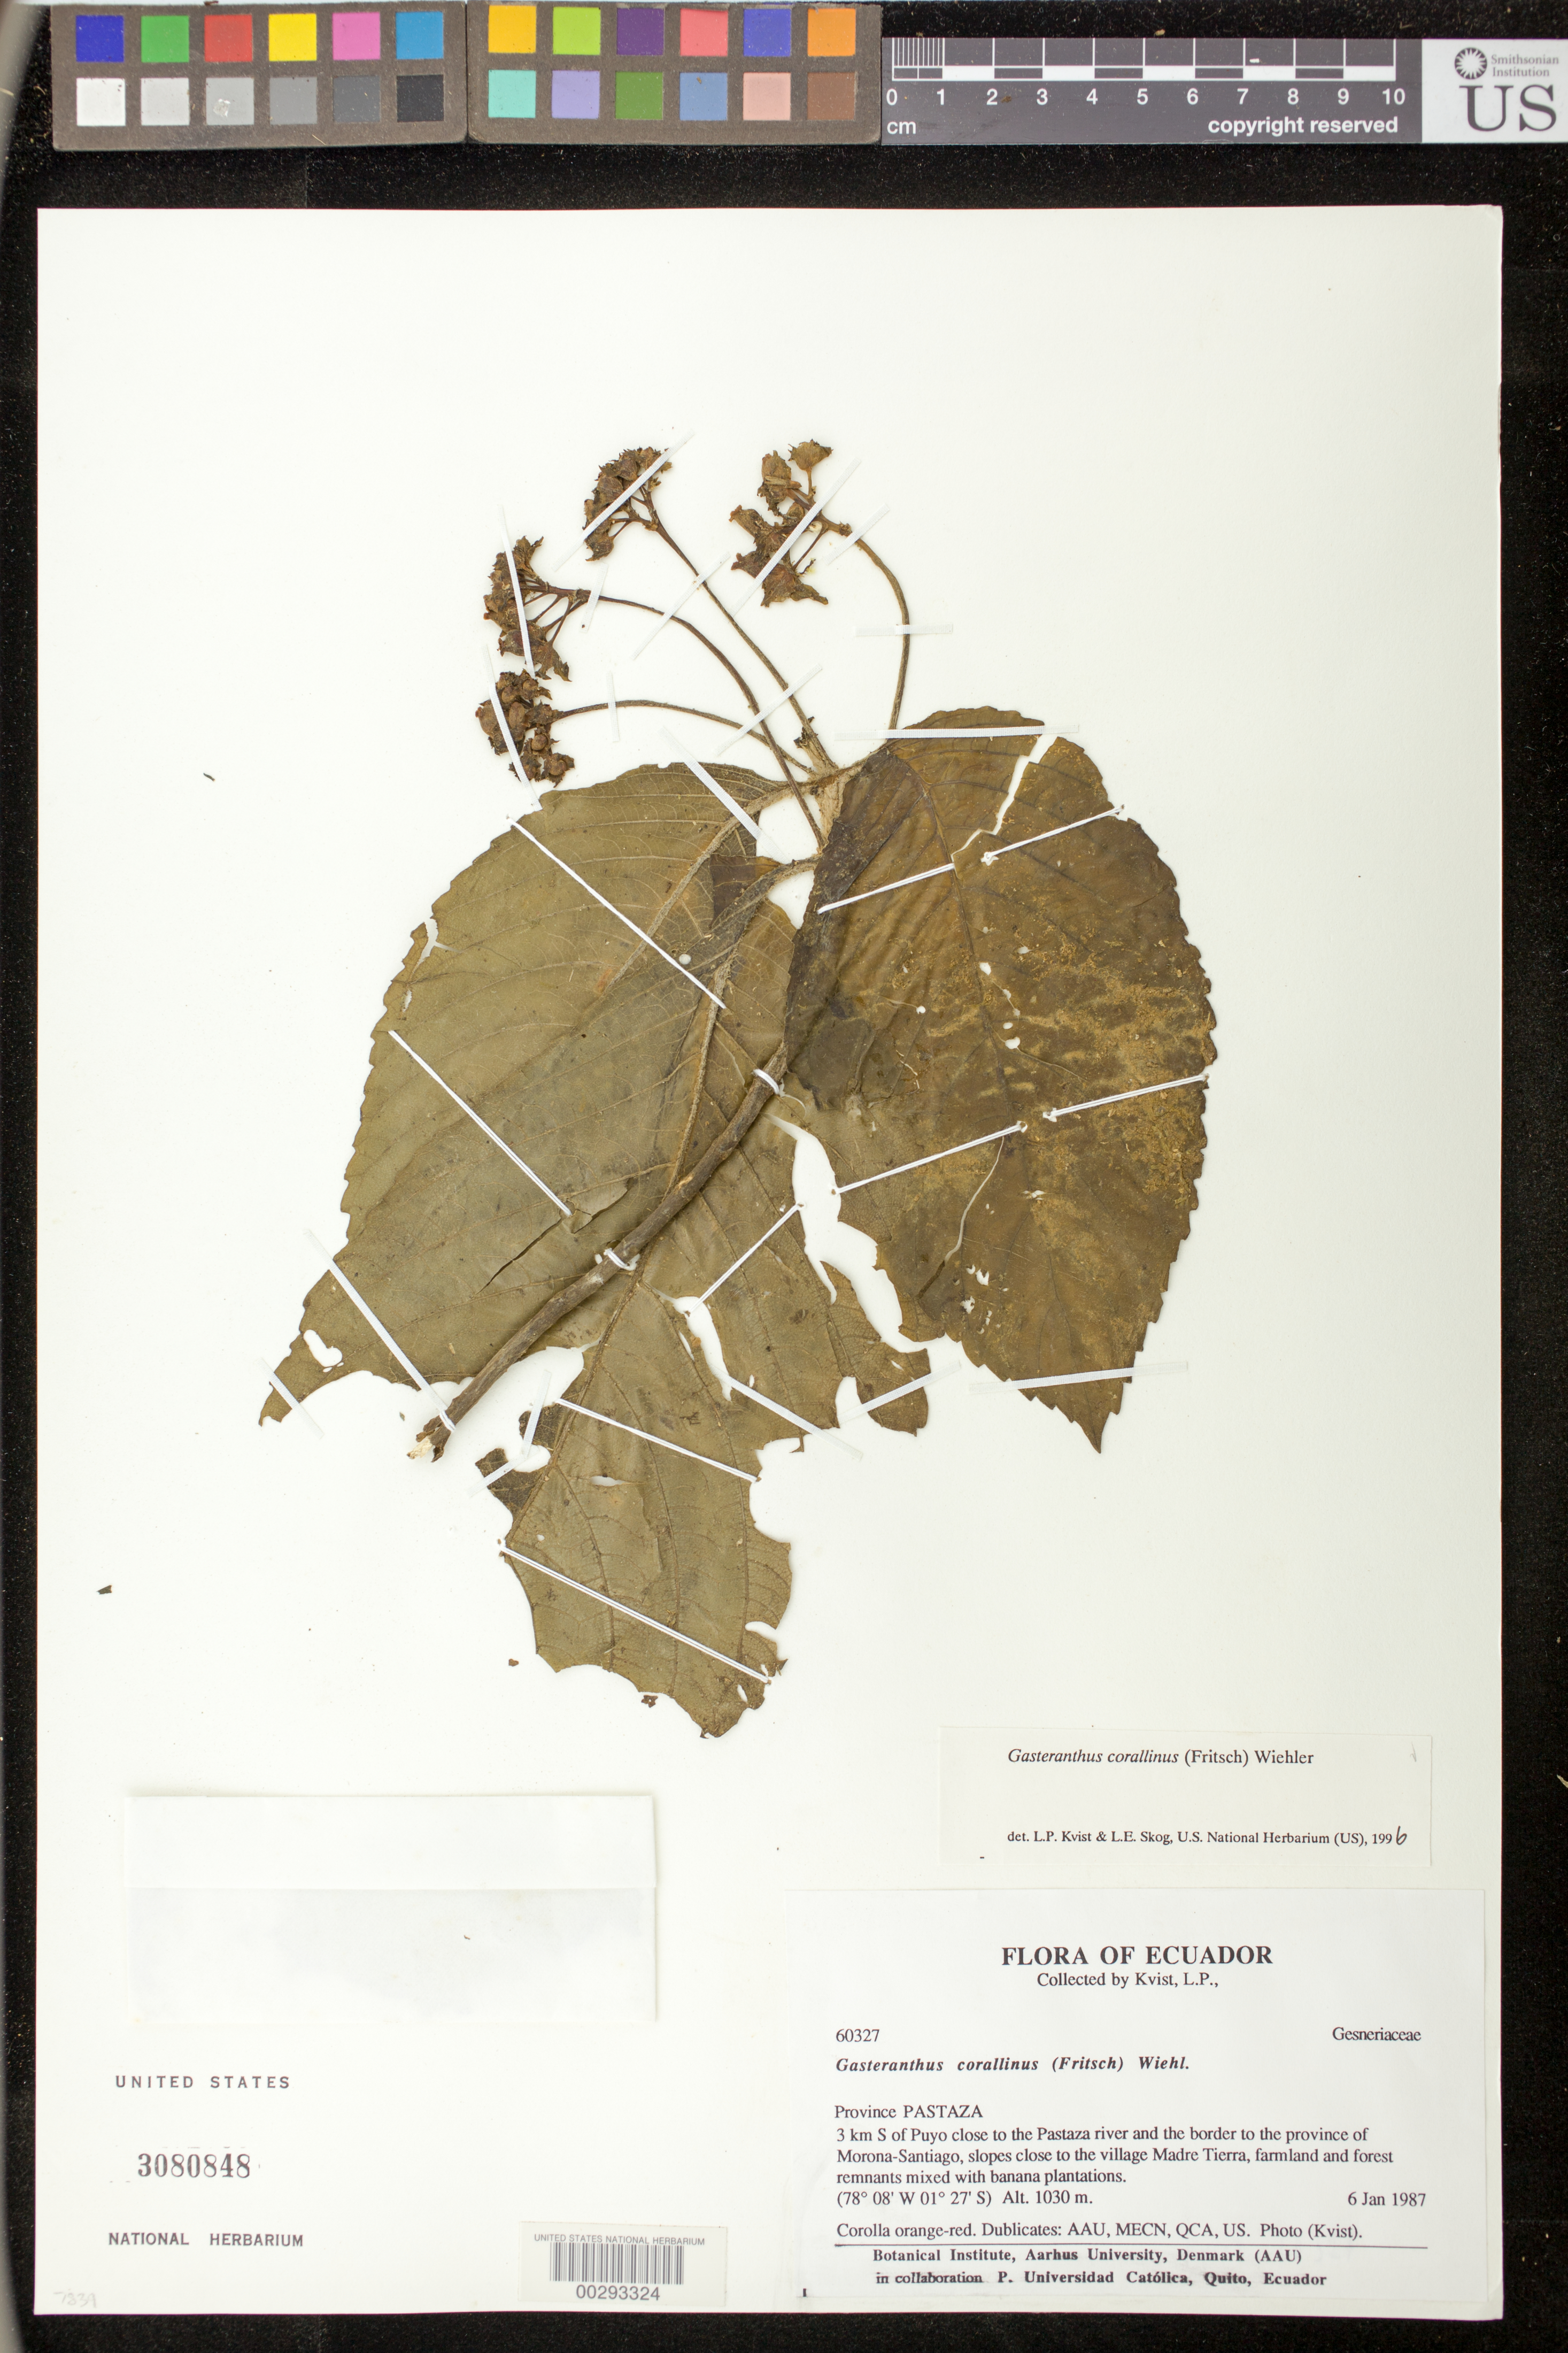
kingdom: Plantae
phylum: Tracheophyta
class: Magnoliopsida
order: Lamiales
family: Gesneriaceae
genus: Gasteranthus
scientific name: Gasteranthus corallinus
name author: (Fritsch) Wiehler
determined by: Skog, Laurence E.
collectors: L. P. Kvist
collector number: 60327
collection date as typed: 06 Jan 1987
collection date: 1987-01-06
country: Ecuador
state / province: Pastaza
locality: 3 km S of Puyo close to the Pastaza River and the border to province of Morona-Santiago, slopes close to the village Madre Tierra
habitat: Farmland and forest remnants mixed with banana plantations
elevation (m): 1030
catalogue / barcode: US 3080848